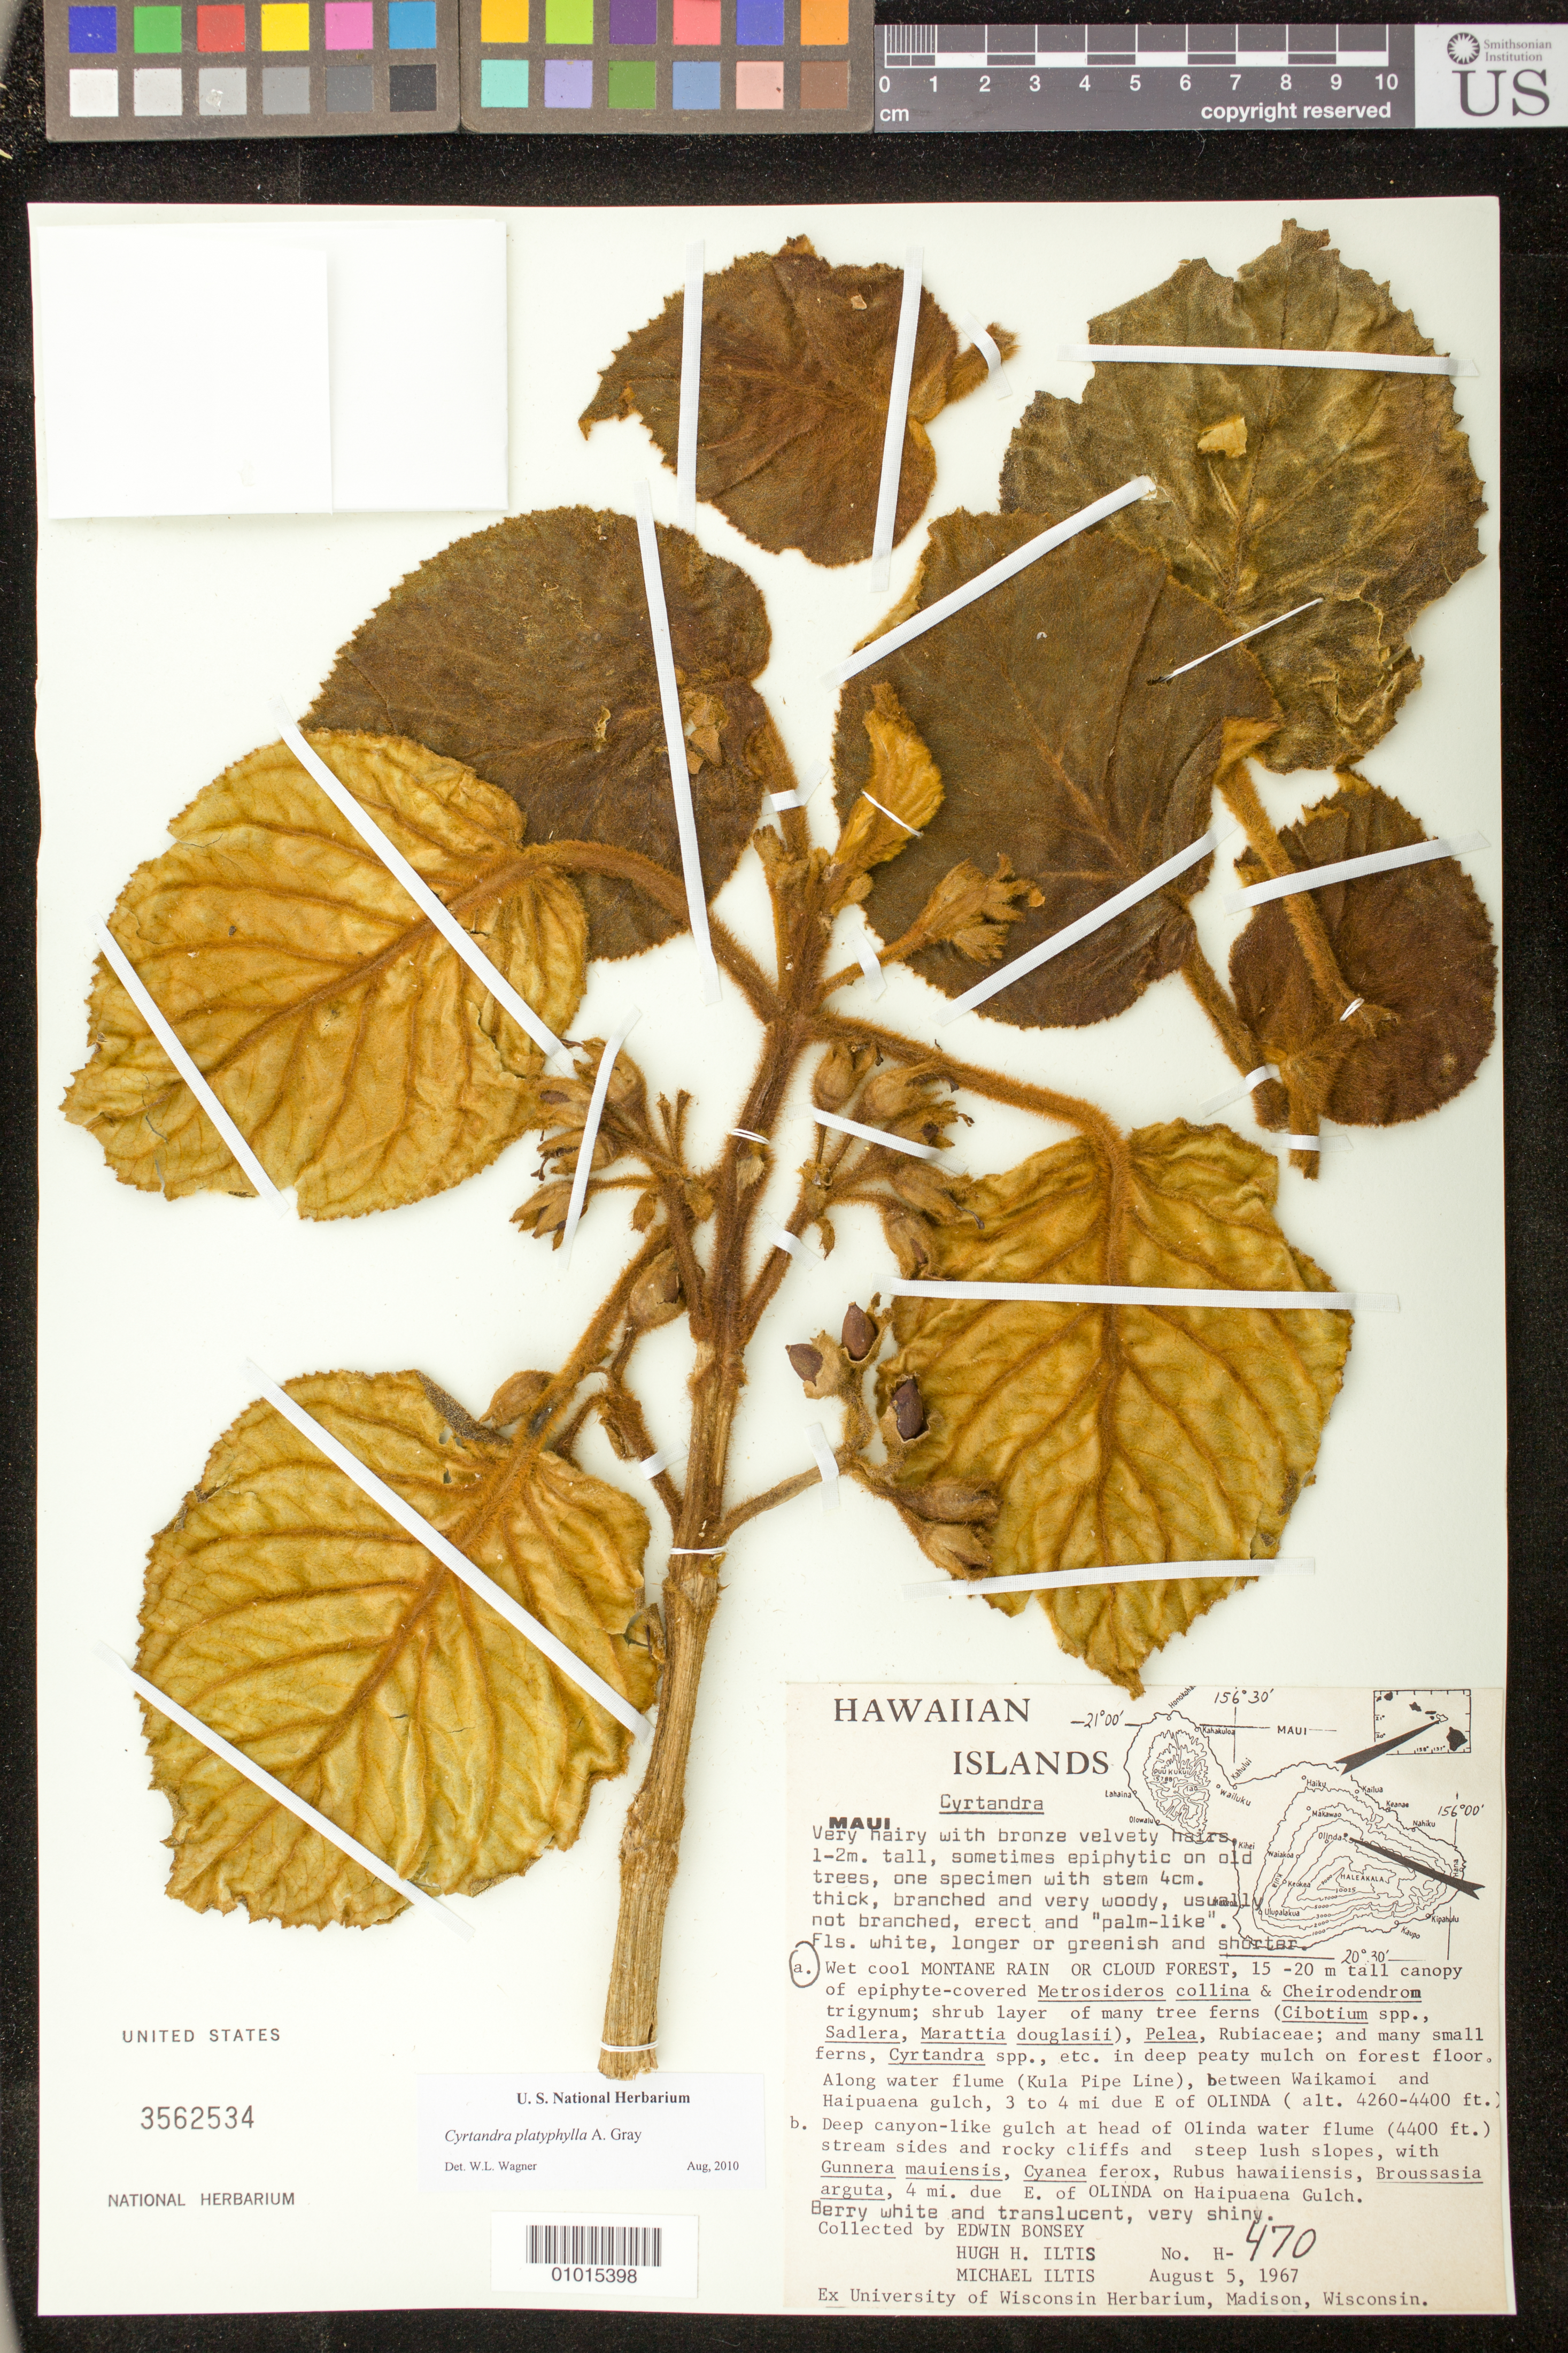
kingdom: Plantae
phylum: Tracheophyta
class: Magnoliopsida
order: Lamiales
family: Gesneriaceae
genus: Cyrtandra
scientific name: Cyrtandra platyphylla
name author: A. Gray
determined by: Wagner, W. L., (BOT), Smithsonian Institution - National Museum of Natural History (UNITED STATES)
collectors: E. Bonsey, H. H. Iltis & M. Iltis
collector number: H-470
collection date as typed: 5 Aug 1967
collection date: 1967-08-05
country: United States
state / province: Hawaii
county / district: Maui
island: Maui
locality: Along Kula Pipe Line, between Waikamoi and Haipuanea gulch, 3-4 mi due E of Olinda.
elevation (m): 1298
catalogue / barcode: US 3562534